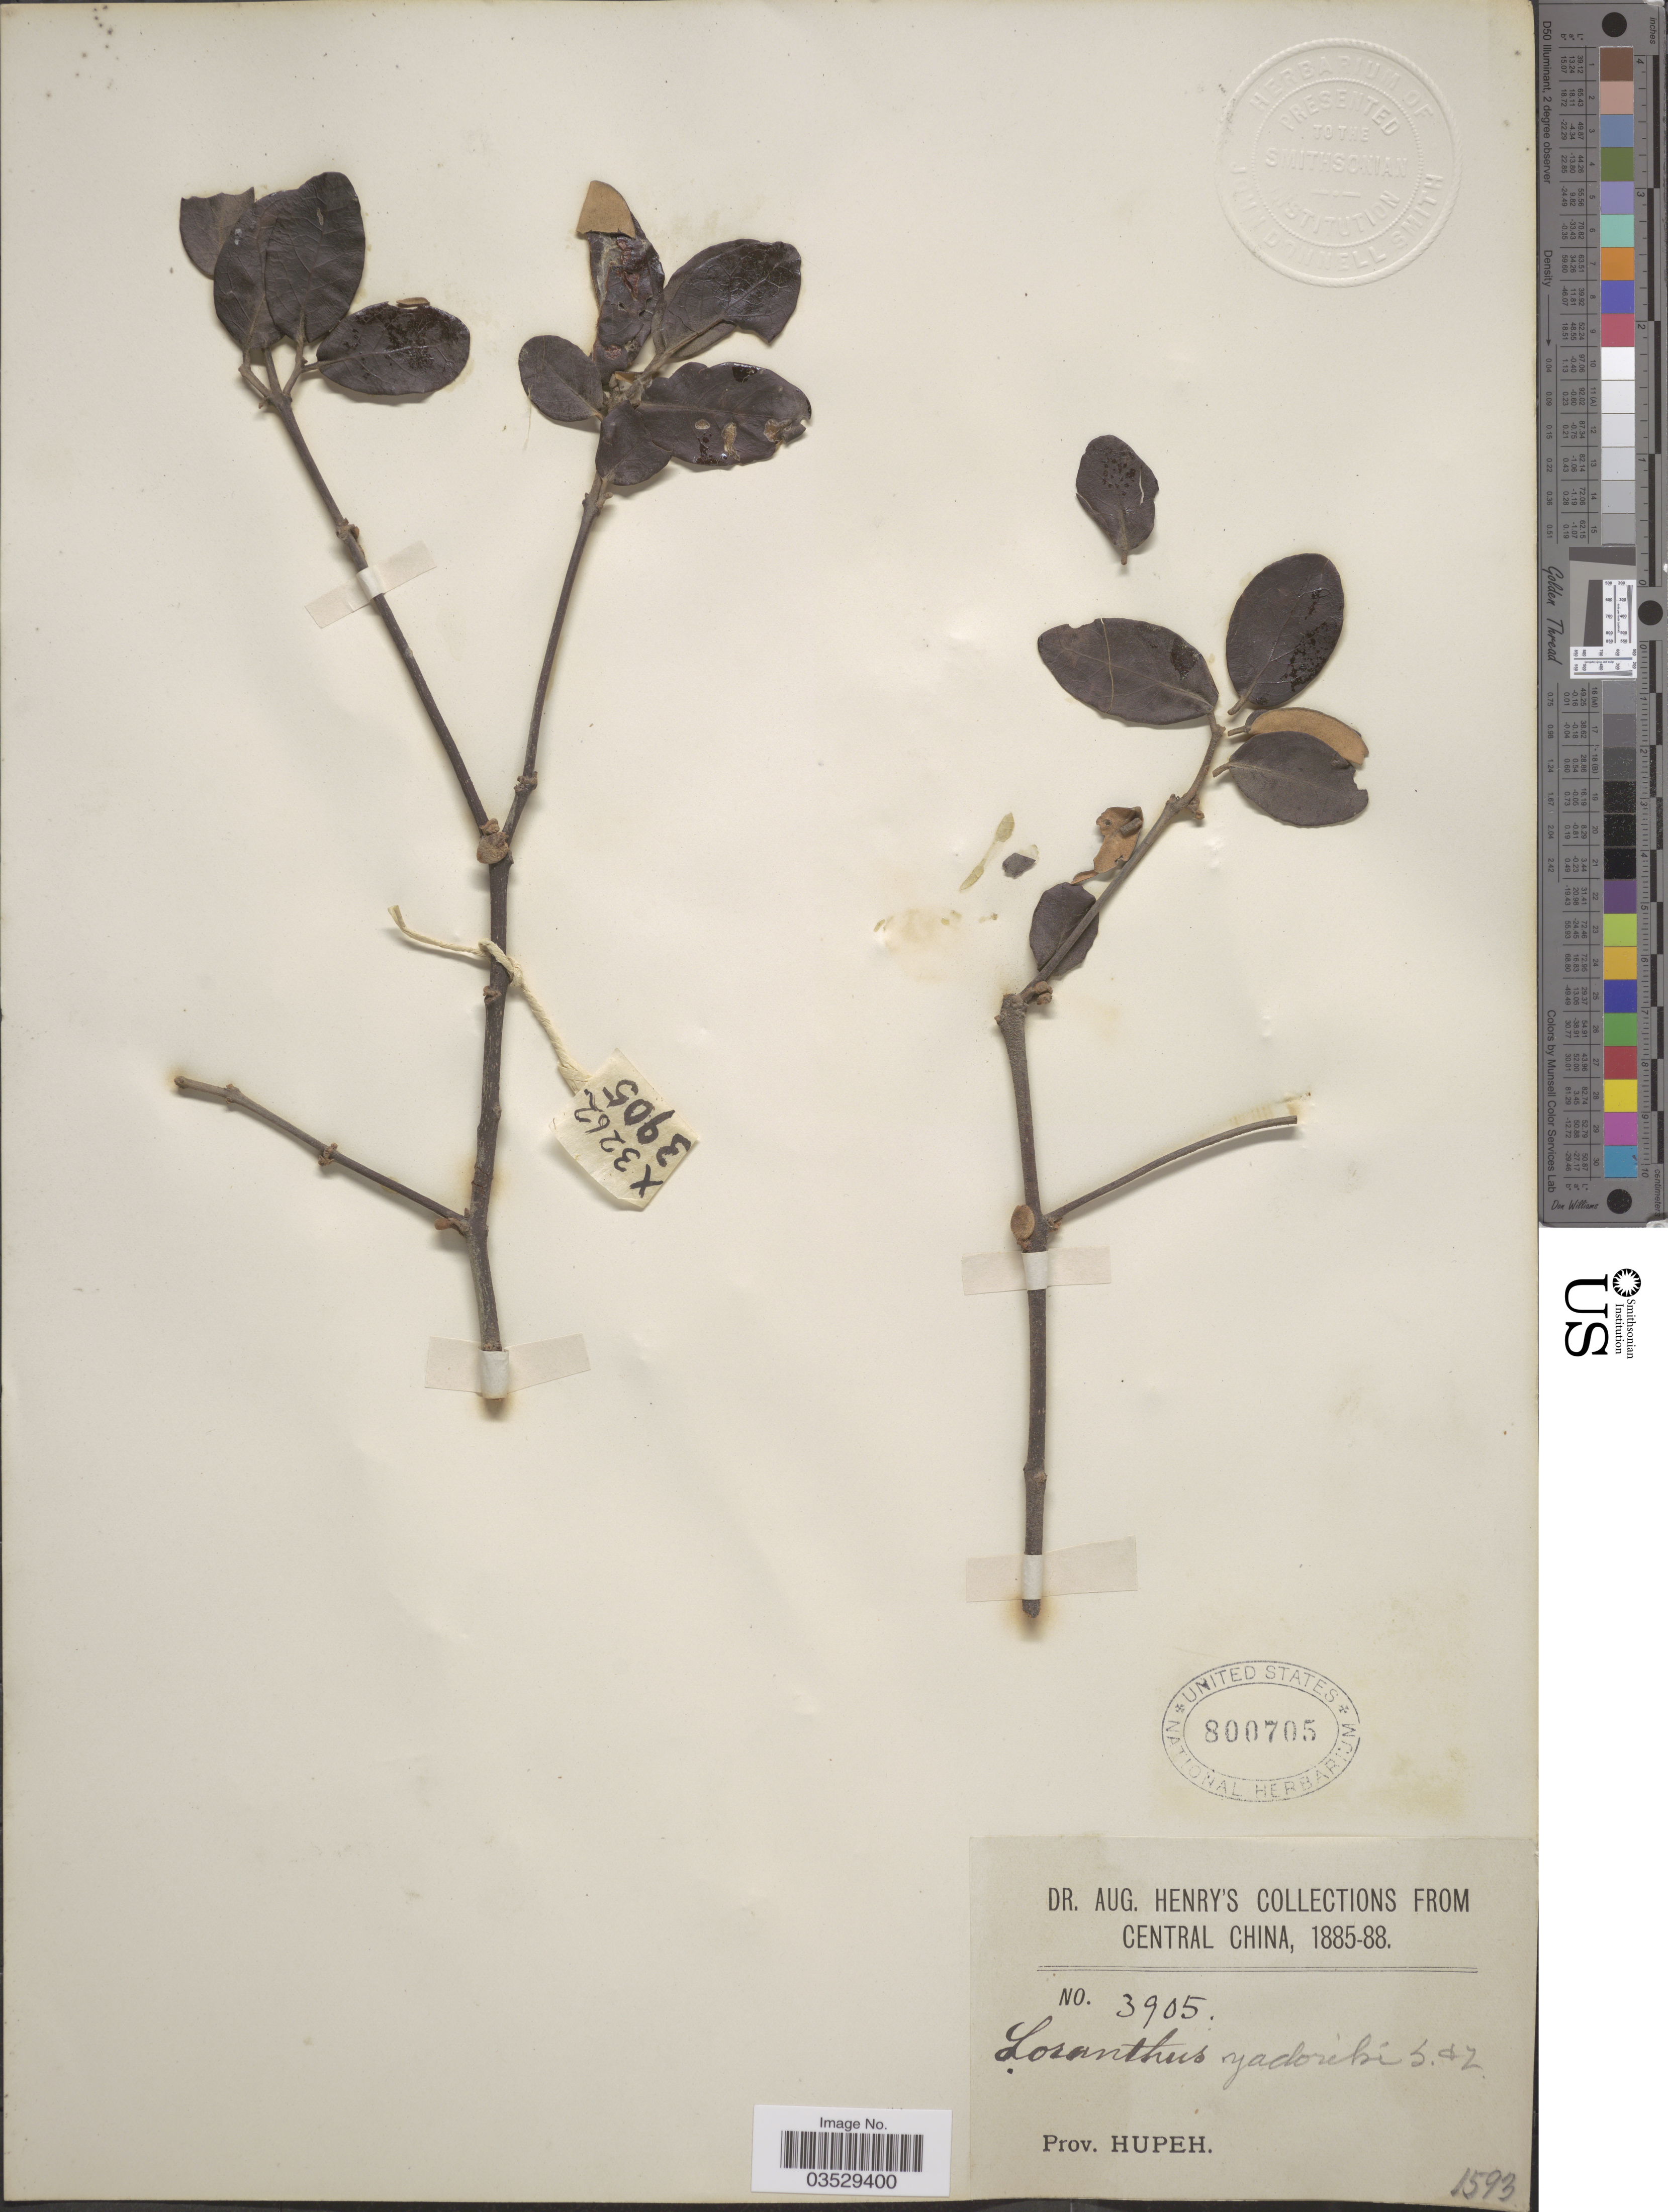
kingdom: Plantae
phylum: Tracheophyta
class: Magnoliopsida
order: Santalales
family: Loranthaceae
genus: Taxillus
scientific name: Taxillus yadoriki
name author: (Maxim.) Danser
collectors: A. Henry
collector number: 3905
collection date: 1885/1888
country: China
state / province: Hubei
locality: Central China. Prov. Hupeh.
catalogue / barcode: US 800705